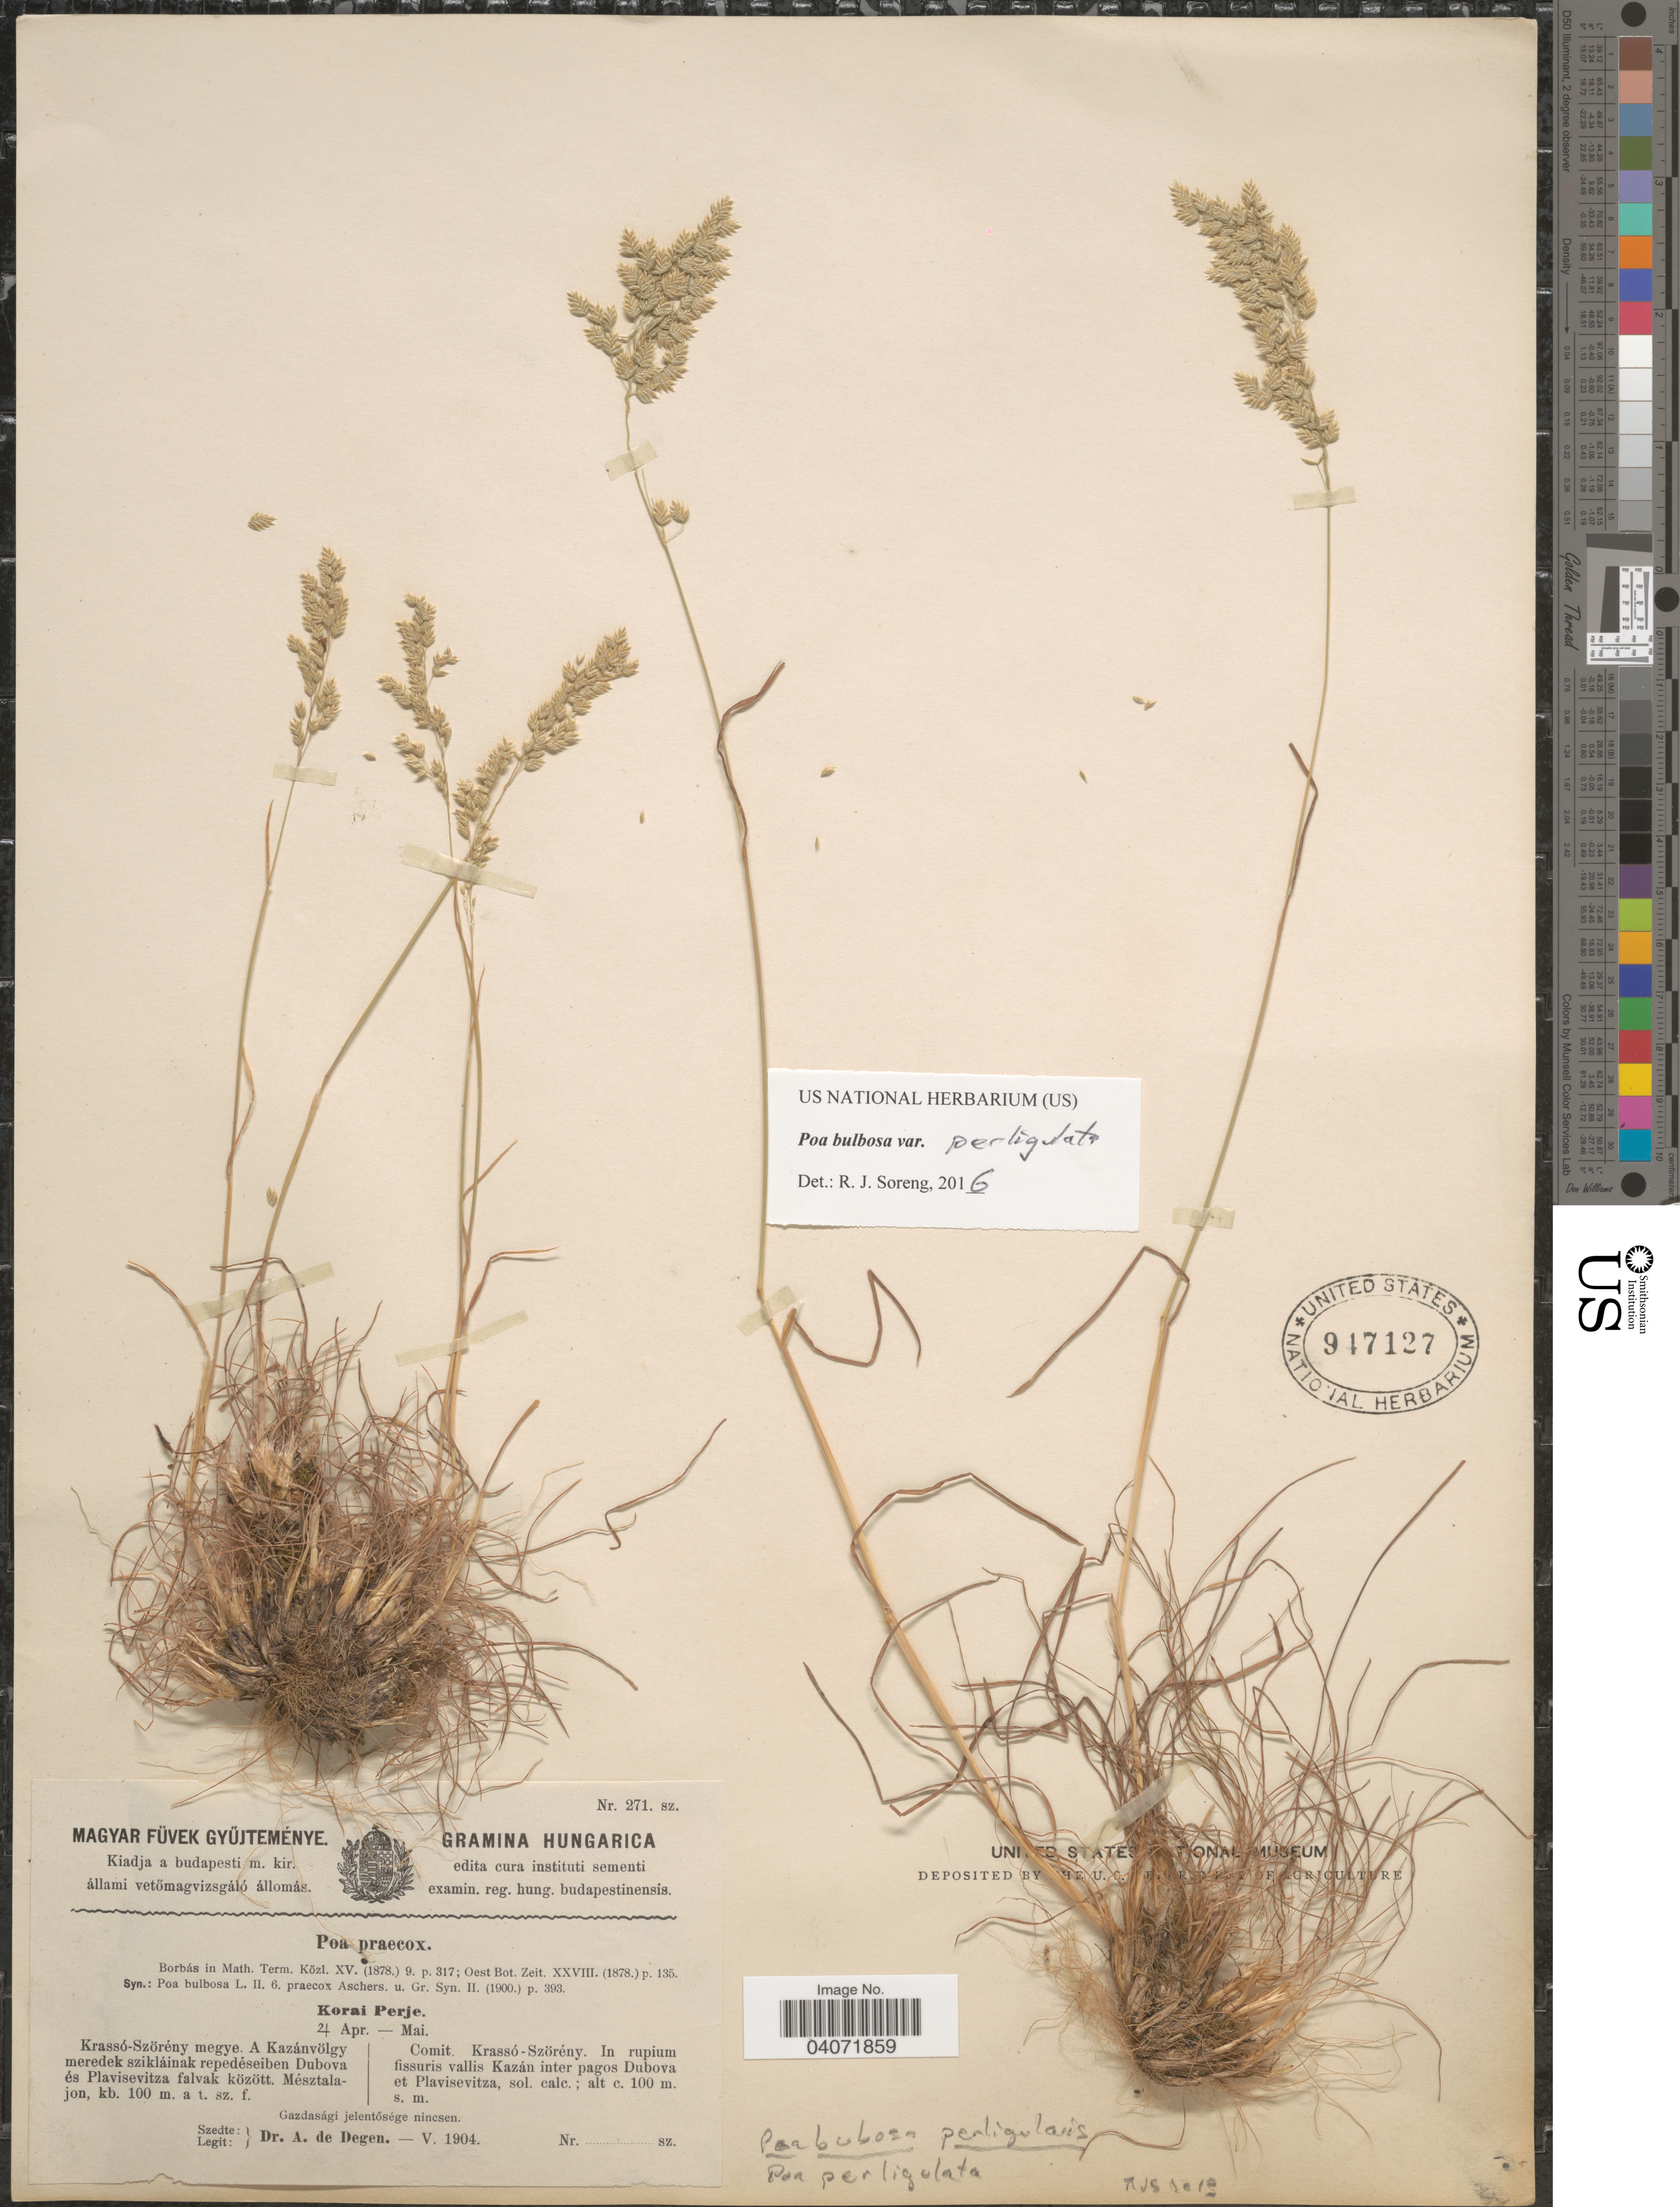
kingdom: Plantae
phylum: Tracheophyta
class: Liliopsida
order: Poales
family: Poaceae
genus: Poa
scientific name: Poa bulbosa subsp. perligulata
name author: H. Scholz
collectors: A. Degen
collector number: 271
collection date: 1904-05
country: Hungary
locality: Korai Perje. [unsure placement] Comit. Krassó-Szörény. In rupium fissuris vallis Kazán inter pagos Dubova et Plavisevitza.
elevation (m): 100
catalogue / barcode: US 947127